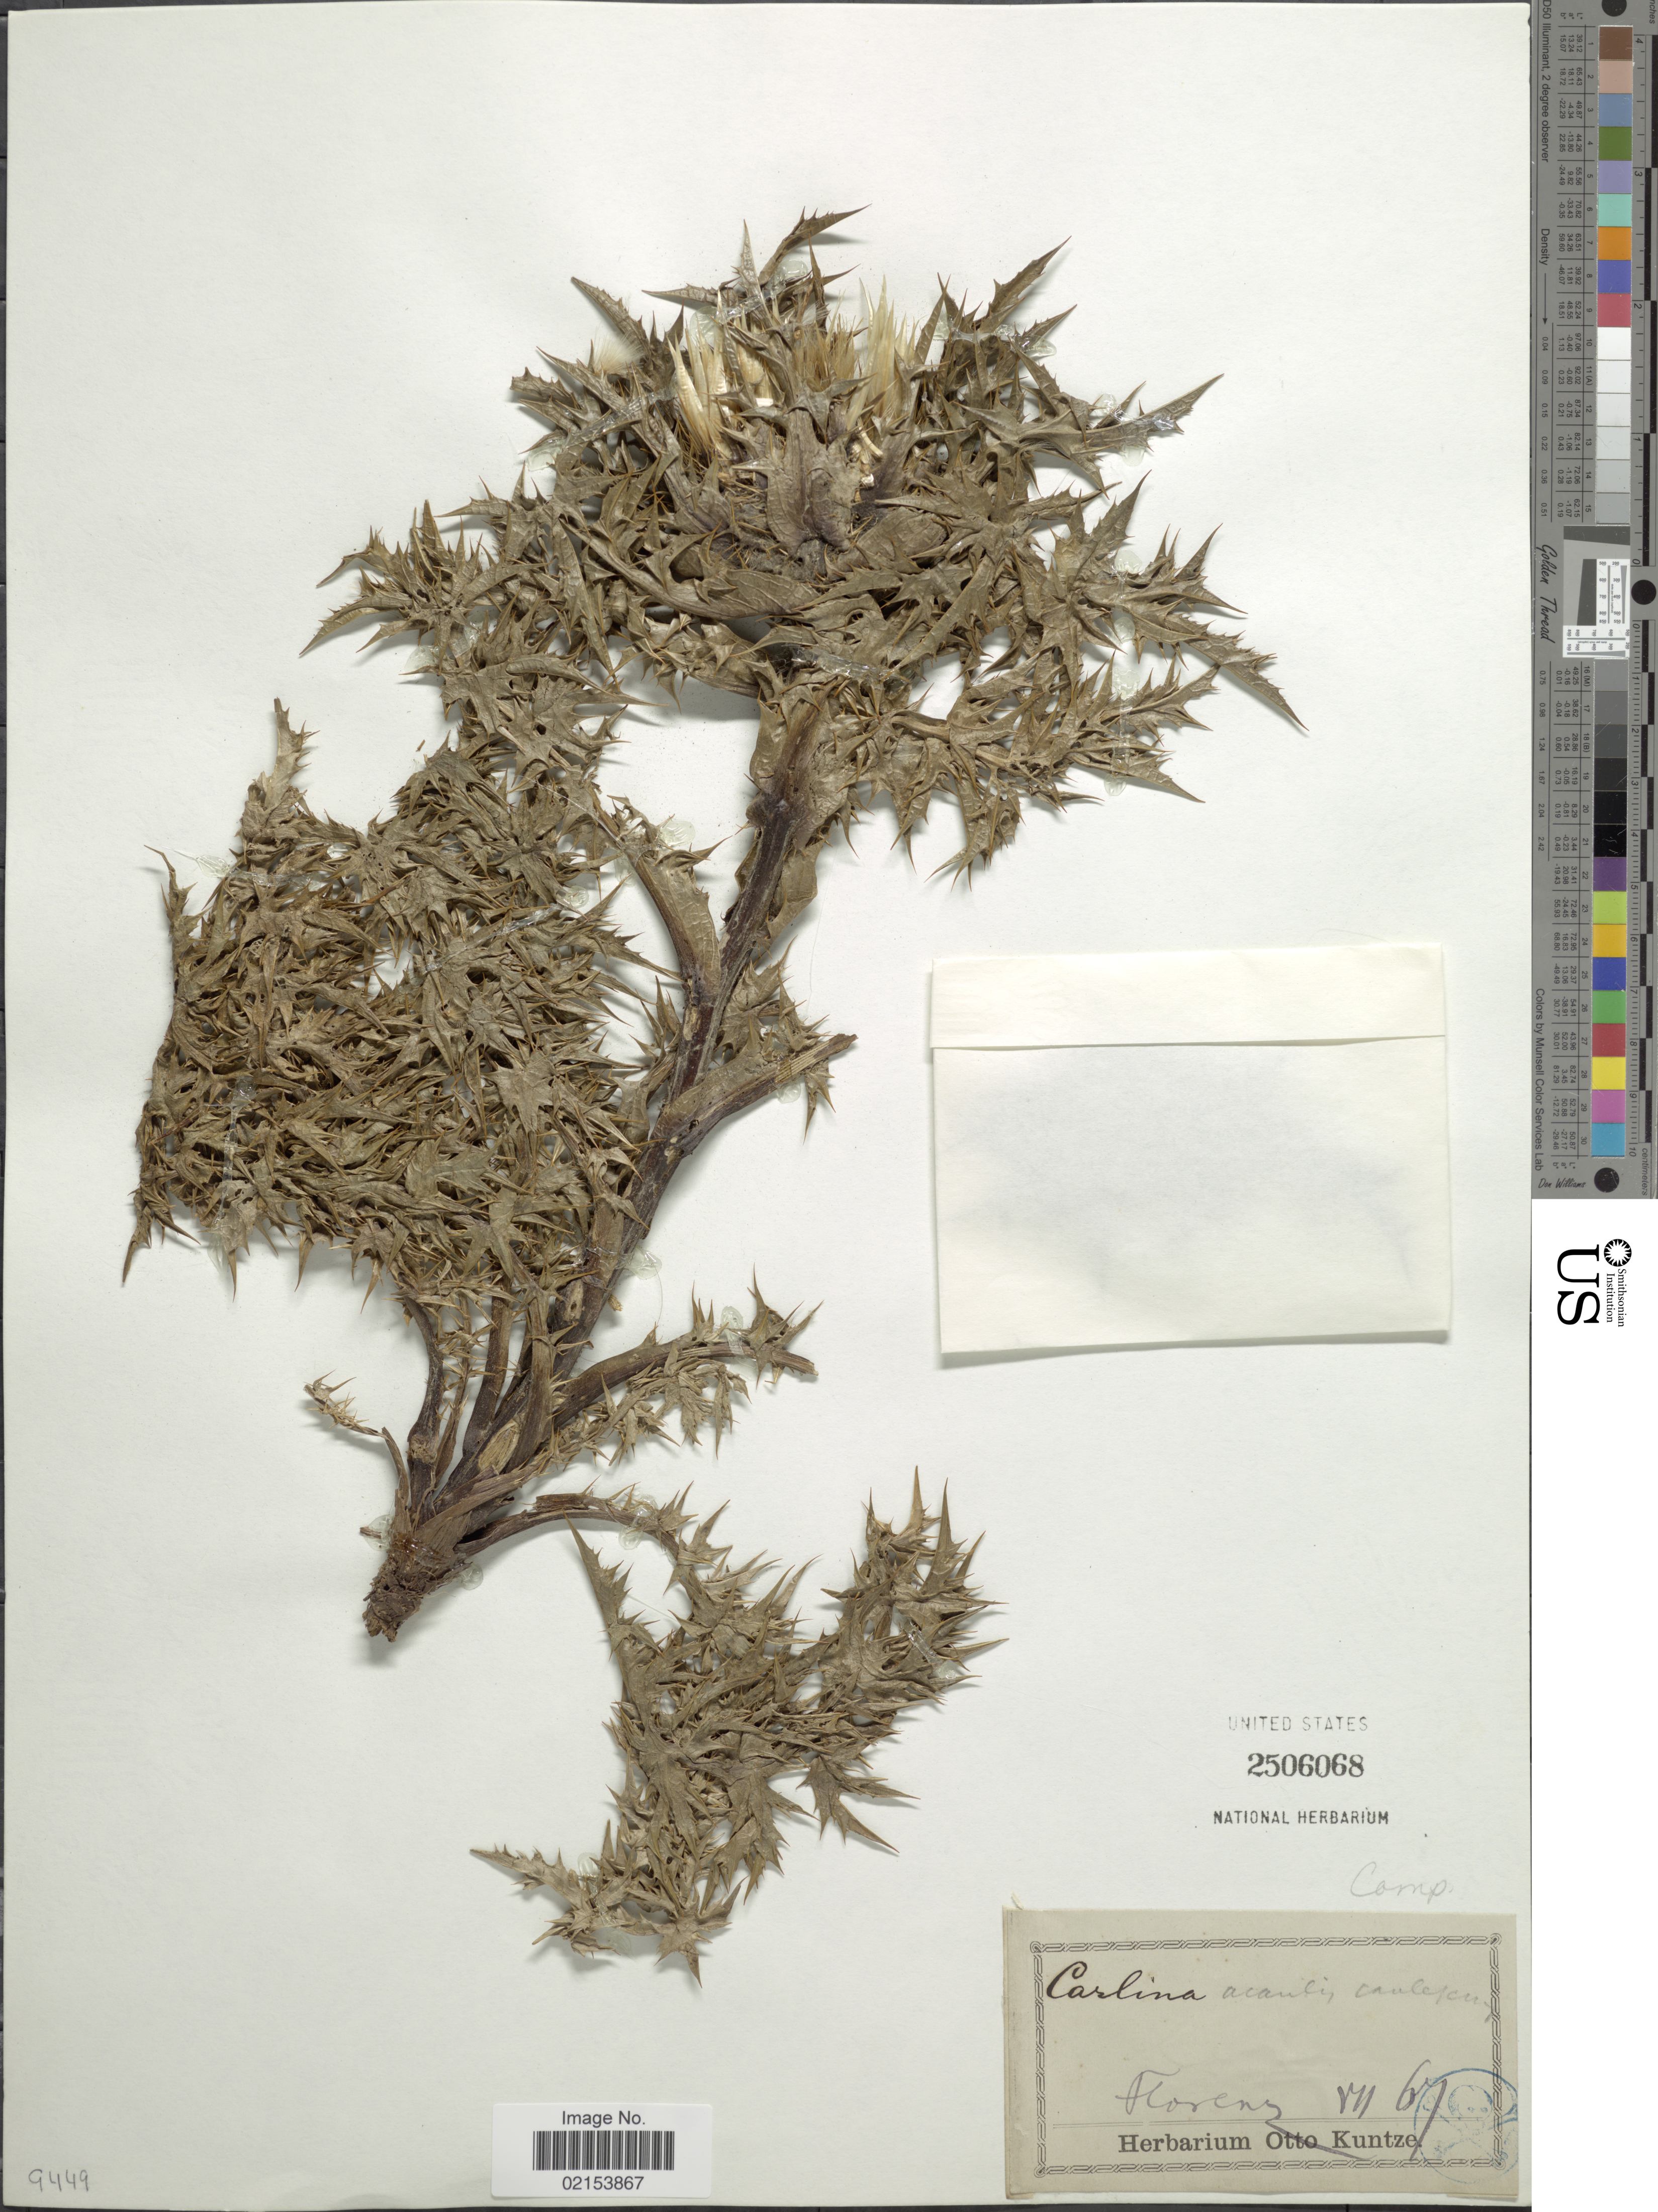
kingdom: Plantae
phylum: Tracheophyta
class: Magnoliopsida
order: Asterales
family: Asteraceae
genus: Carlina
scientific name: Carlina acaulis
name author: L.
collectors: ex herb. Otto Kuntze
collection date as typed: Transcribed d/m/y: /7/67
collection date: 1867-07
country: Italy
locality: Florenz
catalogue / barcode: US 2506068